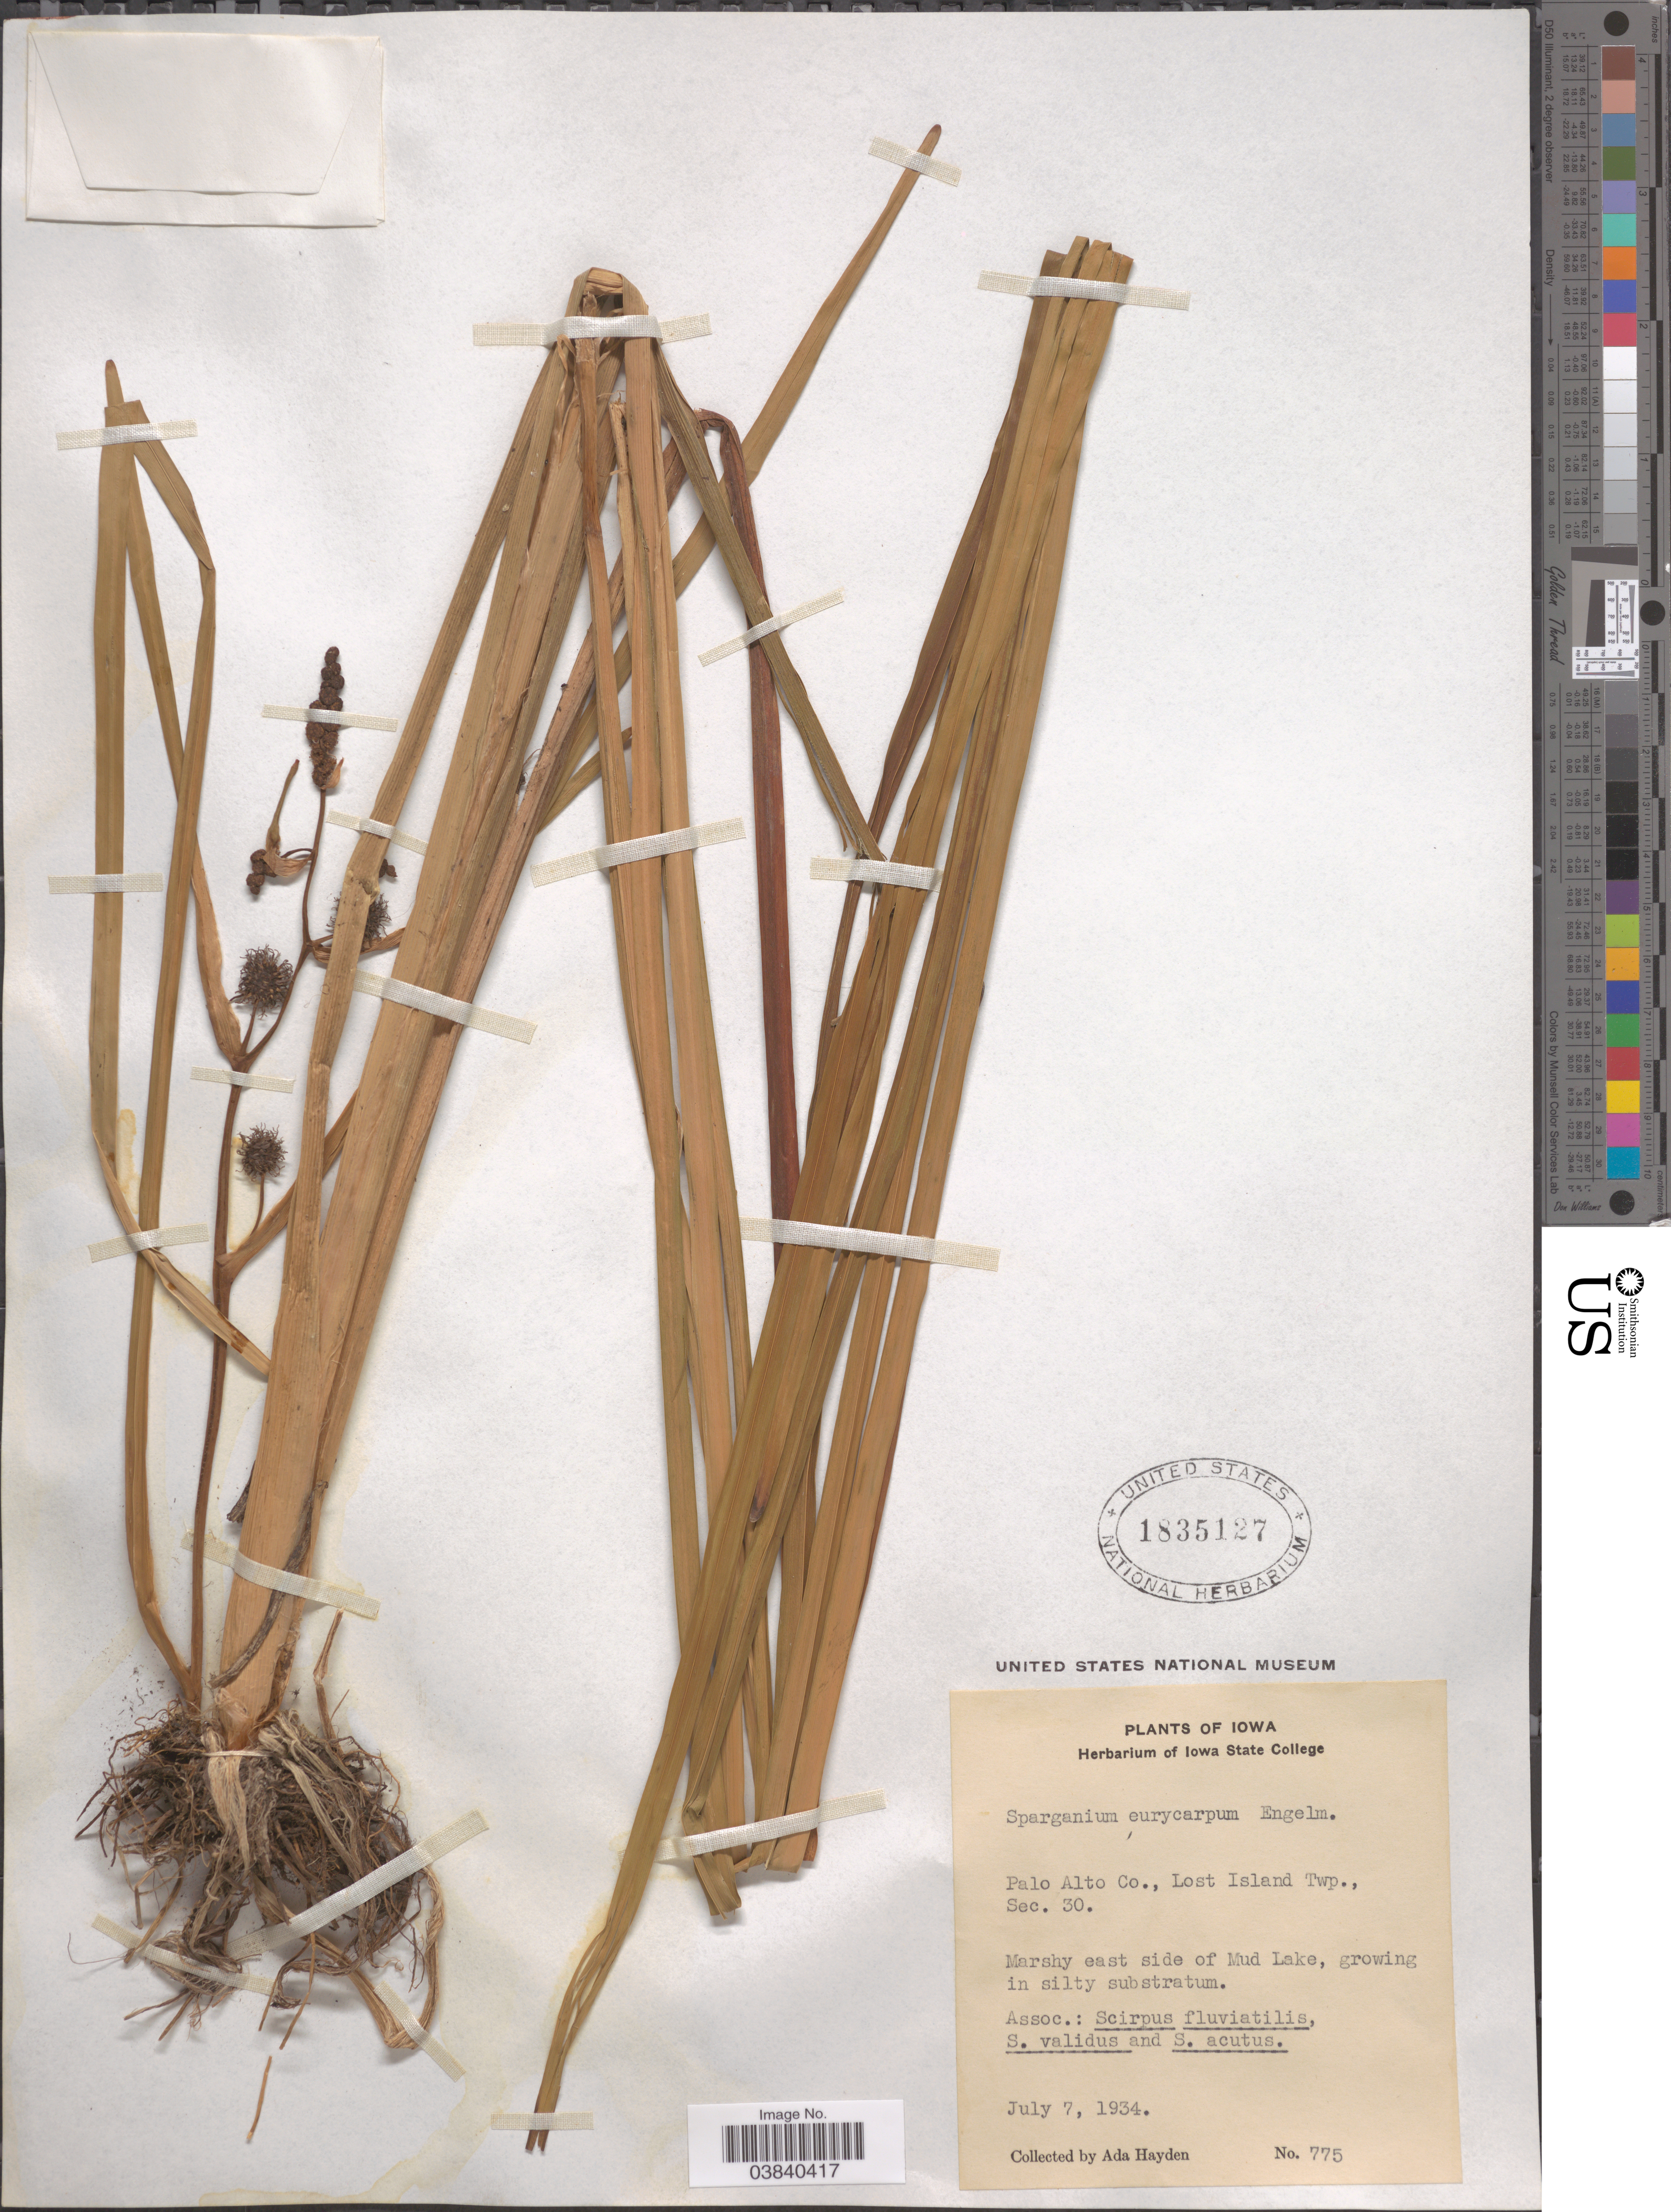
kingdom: Plantae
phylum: Tracheophyta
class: Liliopsida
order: Poales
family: Typhaceae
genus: Sparganium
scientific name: Sparganium eurycarpum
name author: Engelm.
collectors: Ada Hayden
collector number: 775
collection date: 1934-07-07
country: United States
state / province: Iowa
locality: Palo Alto Co., Lost Island Twp. Sec. 30. East side of Mud Lake.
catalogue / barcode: US 1835127